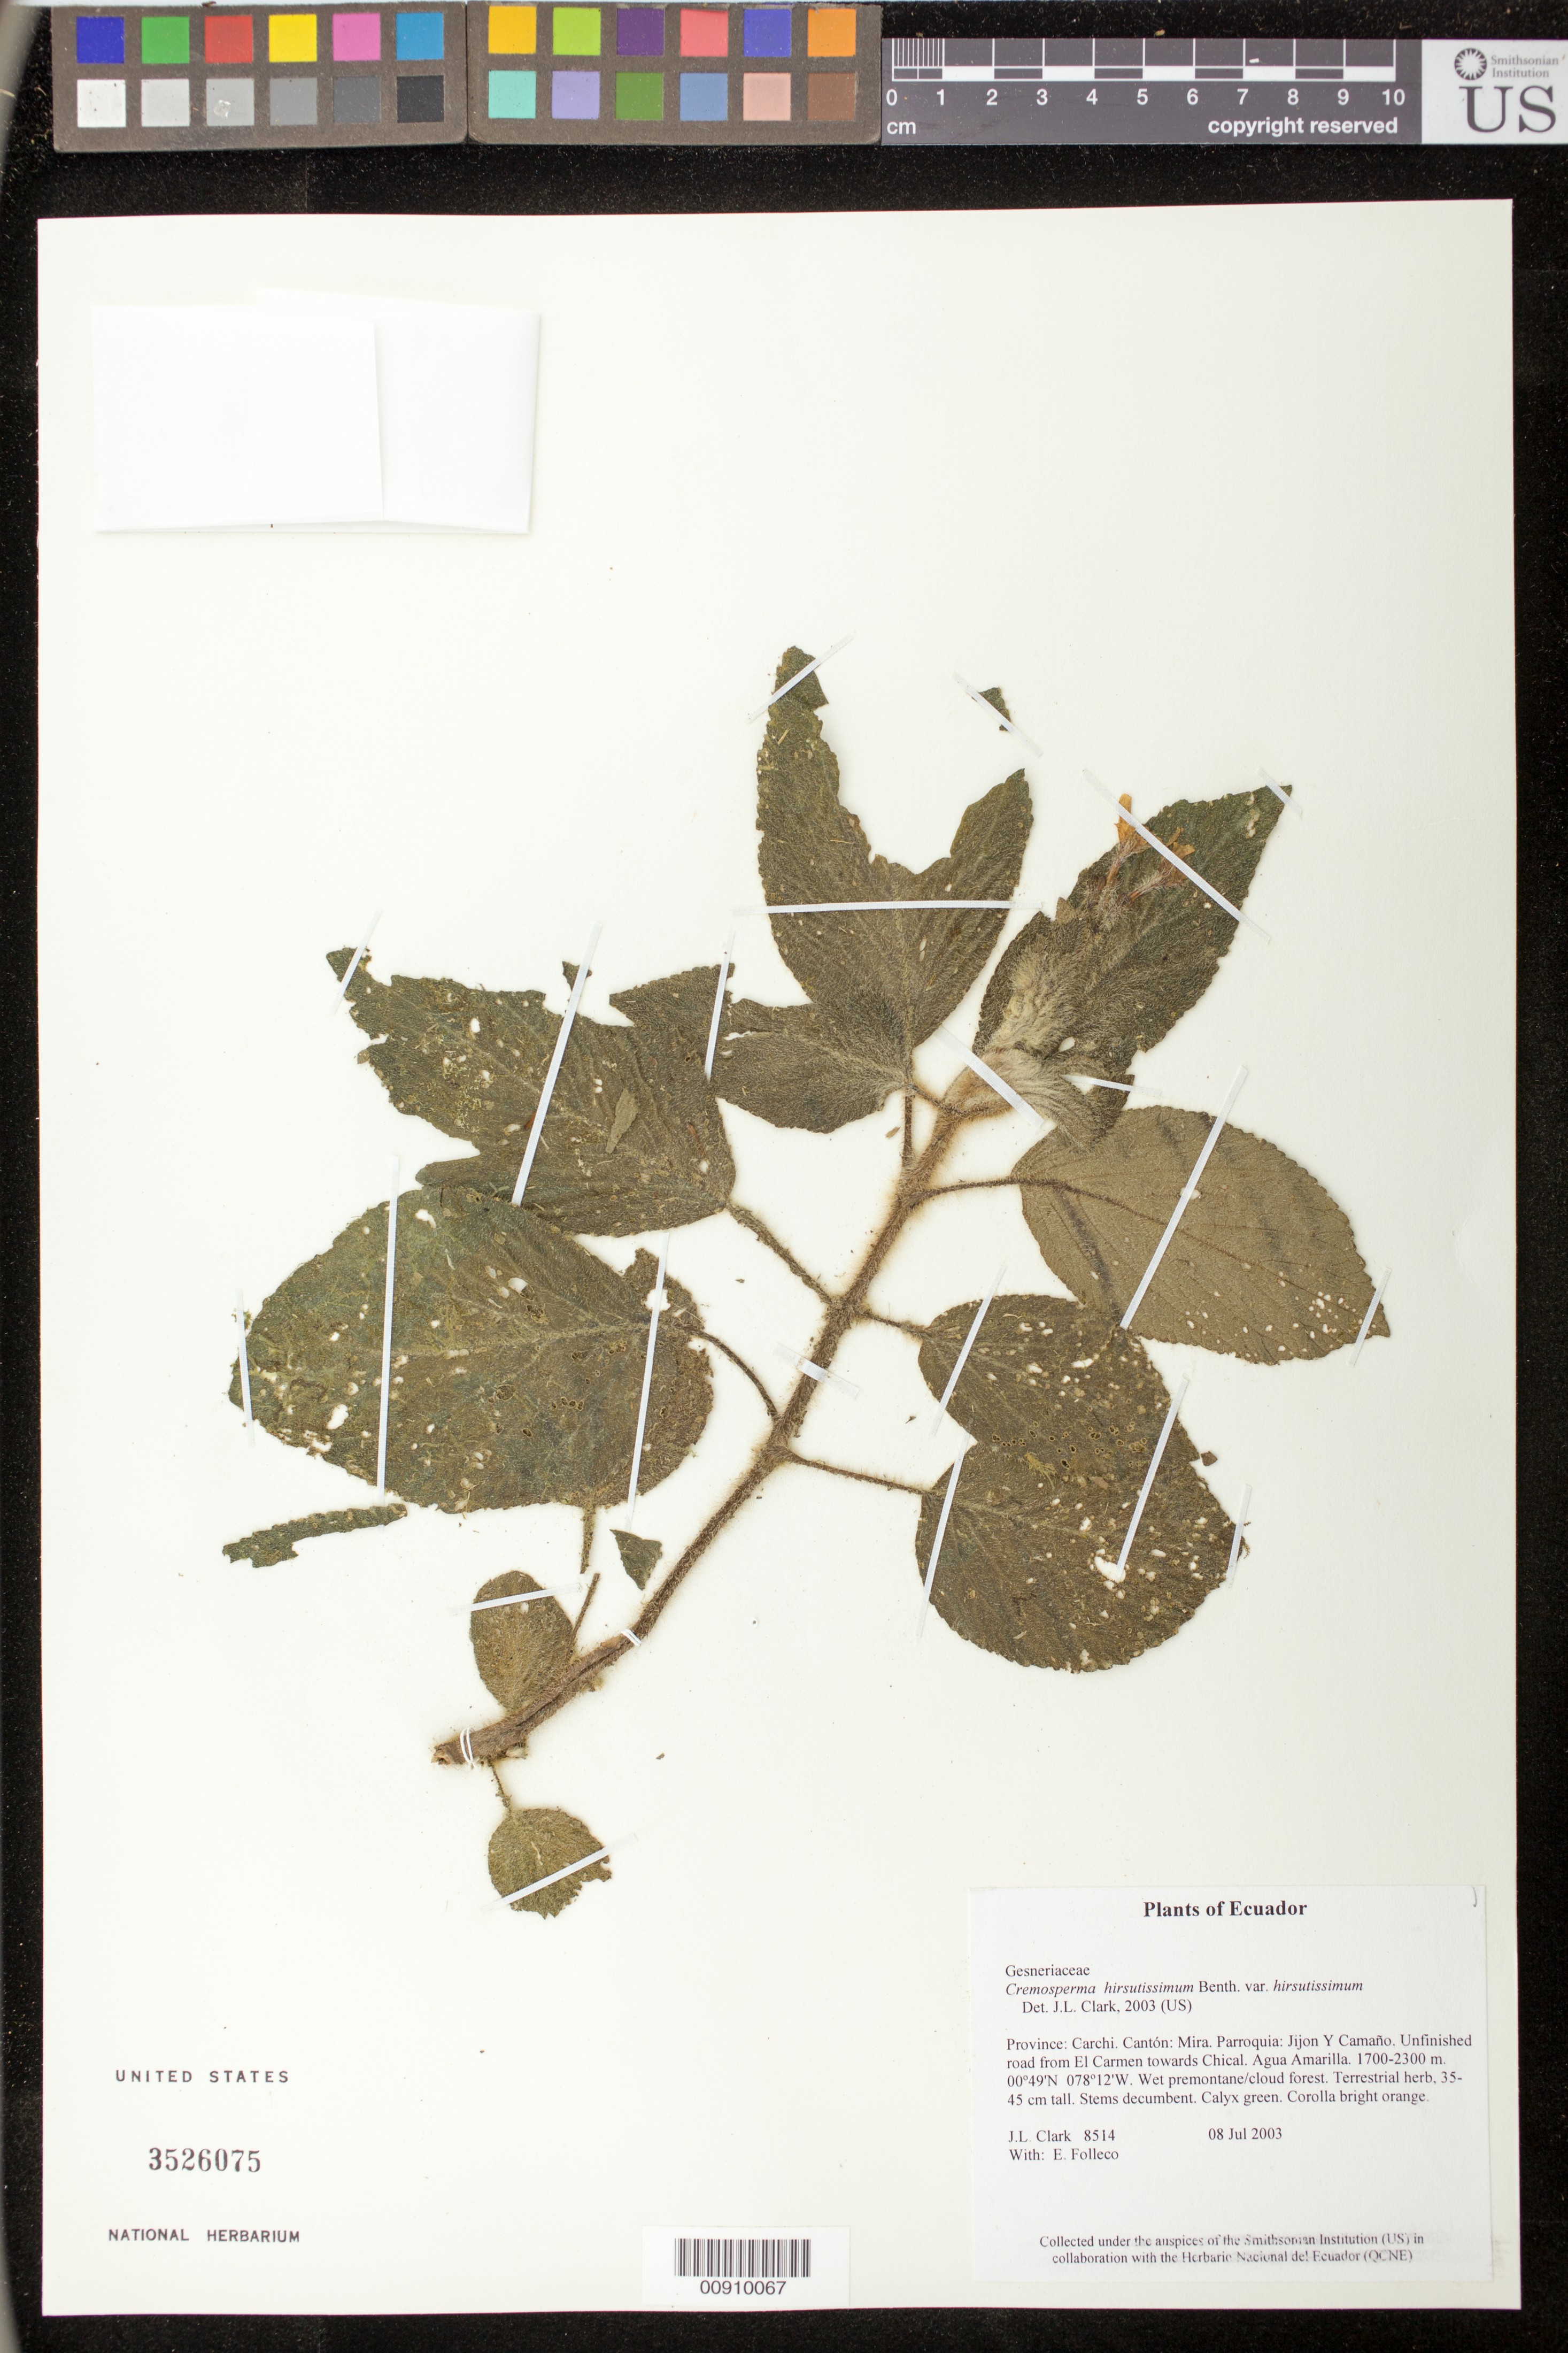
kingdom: Plantae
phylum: Tracheophyta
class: Magnoliopsida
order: Lamiales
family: Gesneriaceae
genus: Cremosperma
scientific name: Cremosperma hirsutissimum var. hirsutissimum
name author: Benth.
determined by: Clark, J. L., (SEL), The Marie Selby Botanical Garden (UNITED STATES)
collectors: J. L. Clark & E. Folleco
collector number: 8514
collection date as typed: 08 Jul 2003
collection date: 2003-07-08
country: Ecuador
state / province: Carchi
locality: Mira. Parroquia: Jijon Y Camaño. Unfinished road from El Carmen towards Chical. Agua Amarilla.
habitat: Wet premontane/cloud forest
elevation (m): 1700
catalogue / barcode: US 3526075